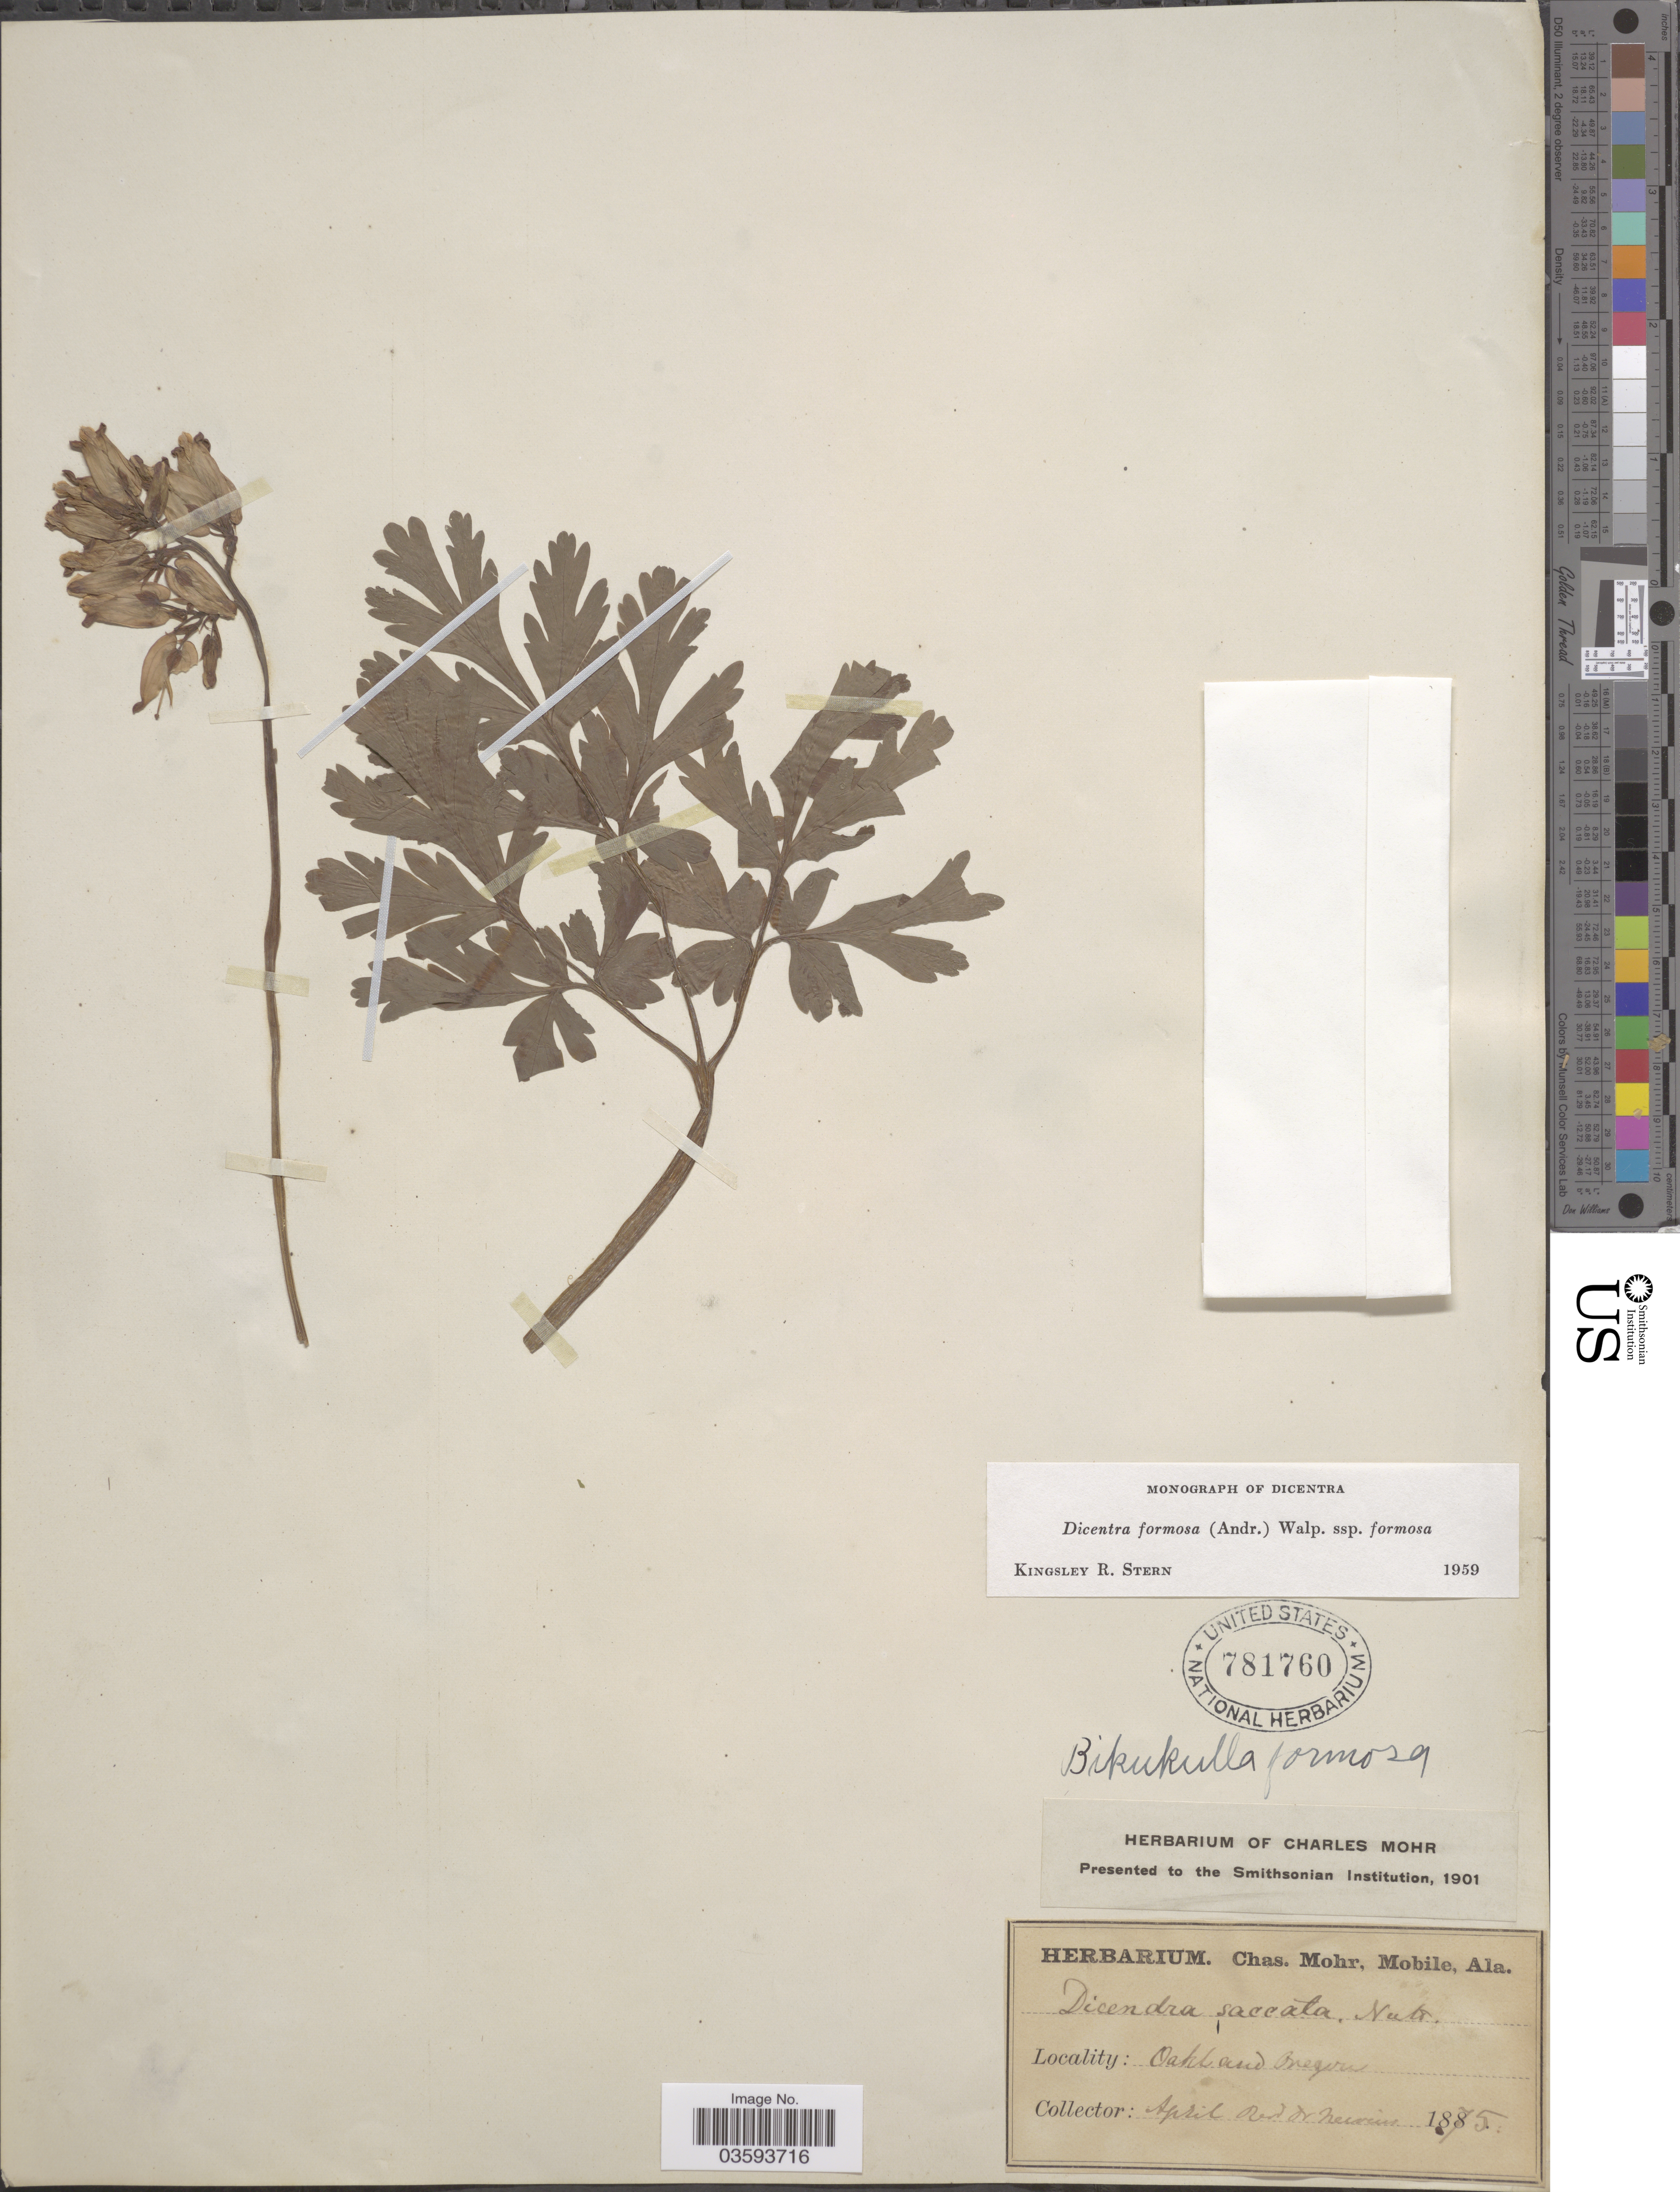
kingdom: Plantae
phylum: Tracheophyta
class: Magnoliopsida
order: Ranunculales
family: Papaveraceae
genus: Dicentra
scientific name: Dicentra formosa subsp. formosa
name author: (Haw.) Walp.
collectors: -- Mearns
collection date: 1875-04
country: United States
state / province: Oregon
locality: Oakland.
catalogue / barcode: US 781760